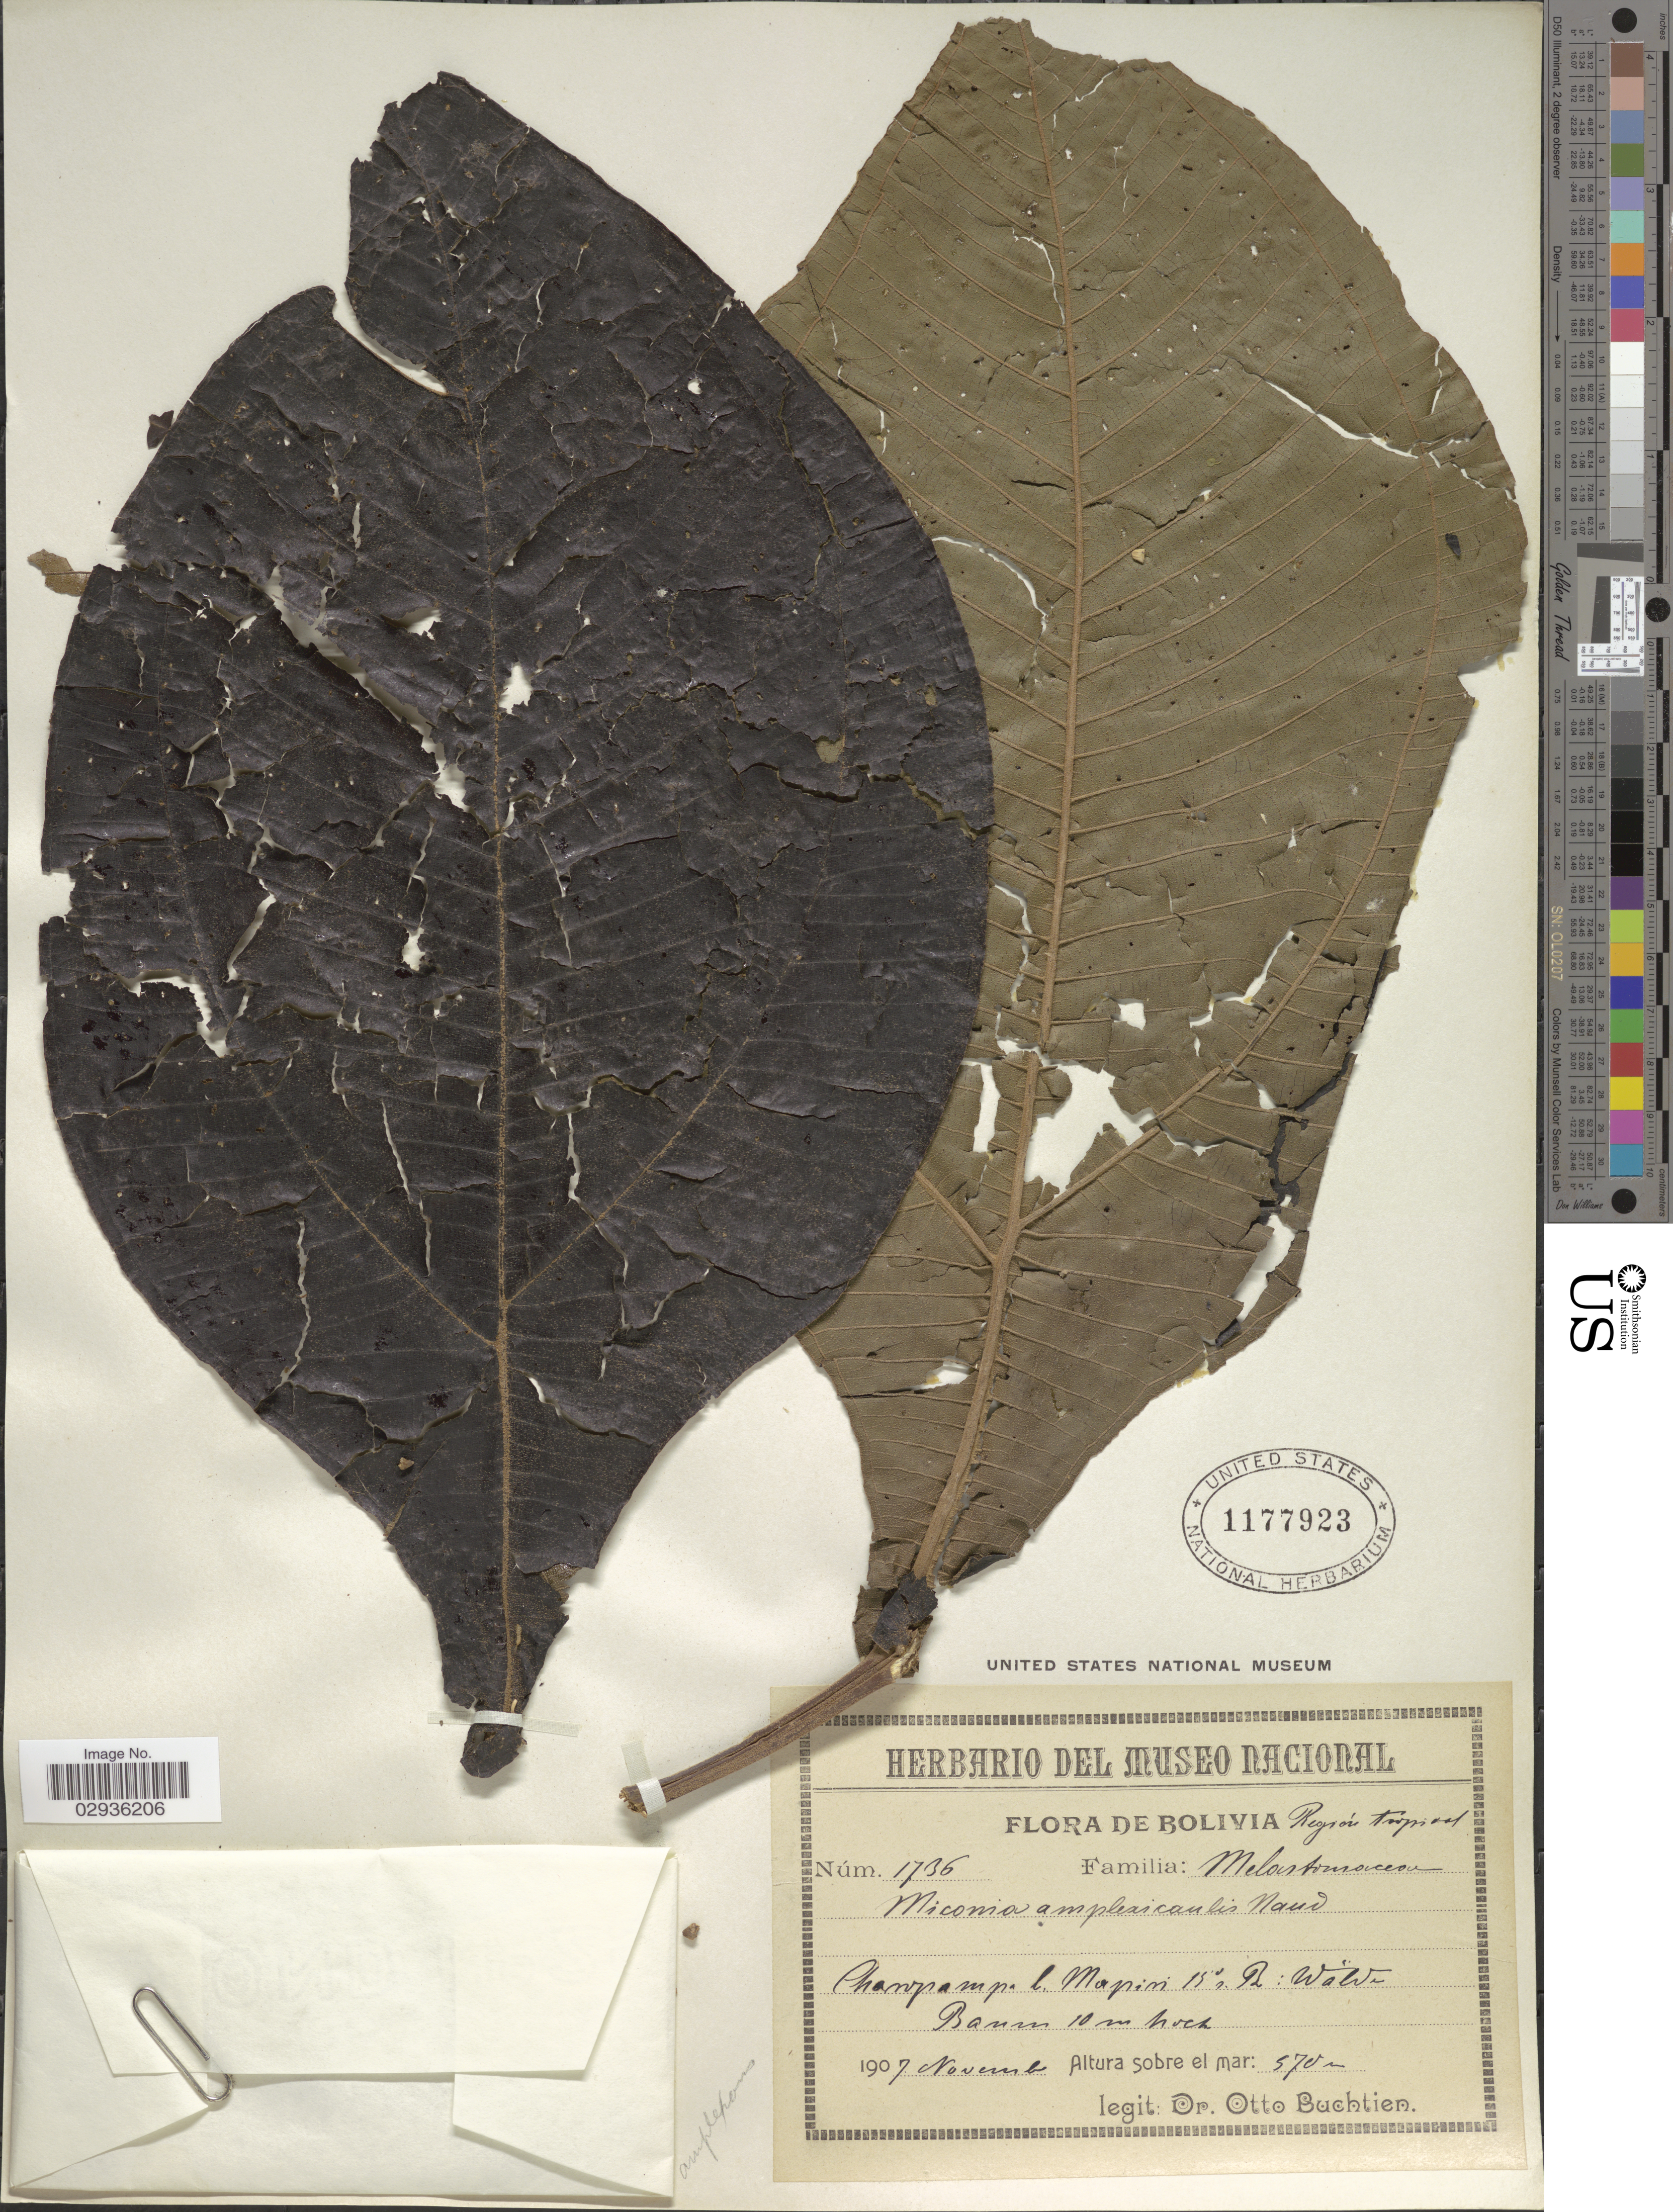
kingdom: Plantae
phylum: Tracheophyta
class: Magnoliopsida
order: Myrtales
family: Melastomataceae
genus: Miconia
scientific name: Miconia amplexans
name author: (Crueg.) Cogn.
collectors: O. Buchtien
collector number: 1736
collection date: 1907-11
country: Bolivia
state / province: La Paz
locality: Región tropical. Cahmpampa b. Mapiri.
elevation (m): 570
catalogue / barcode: US 1177923